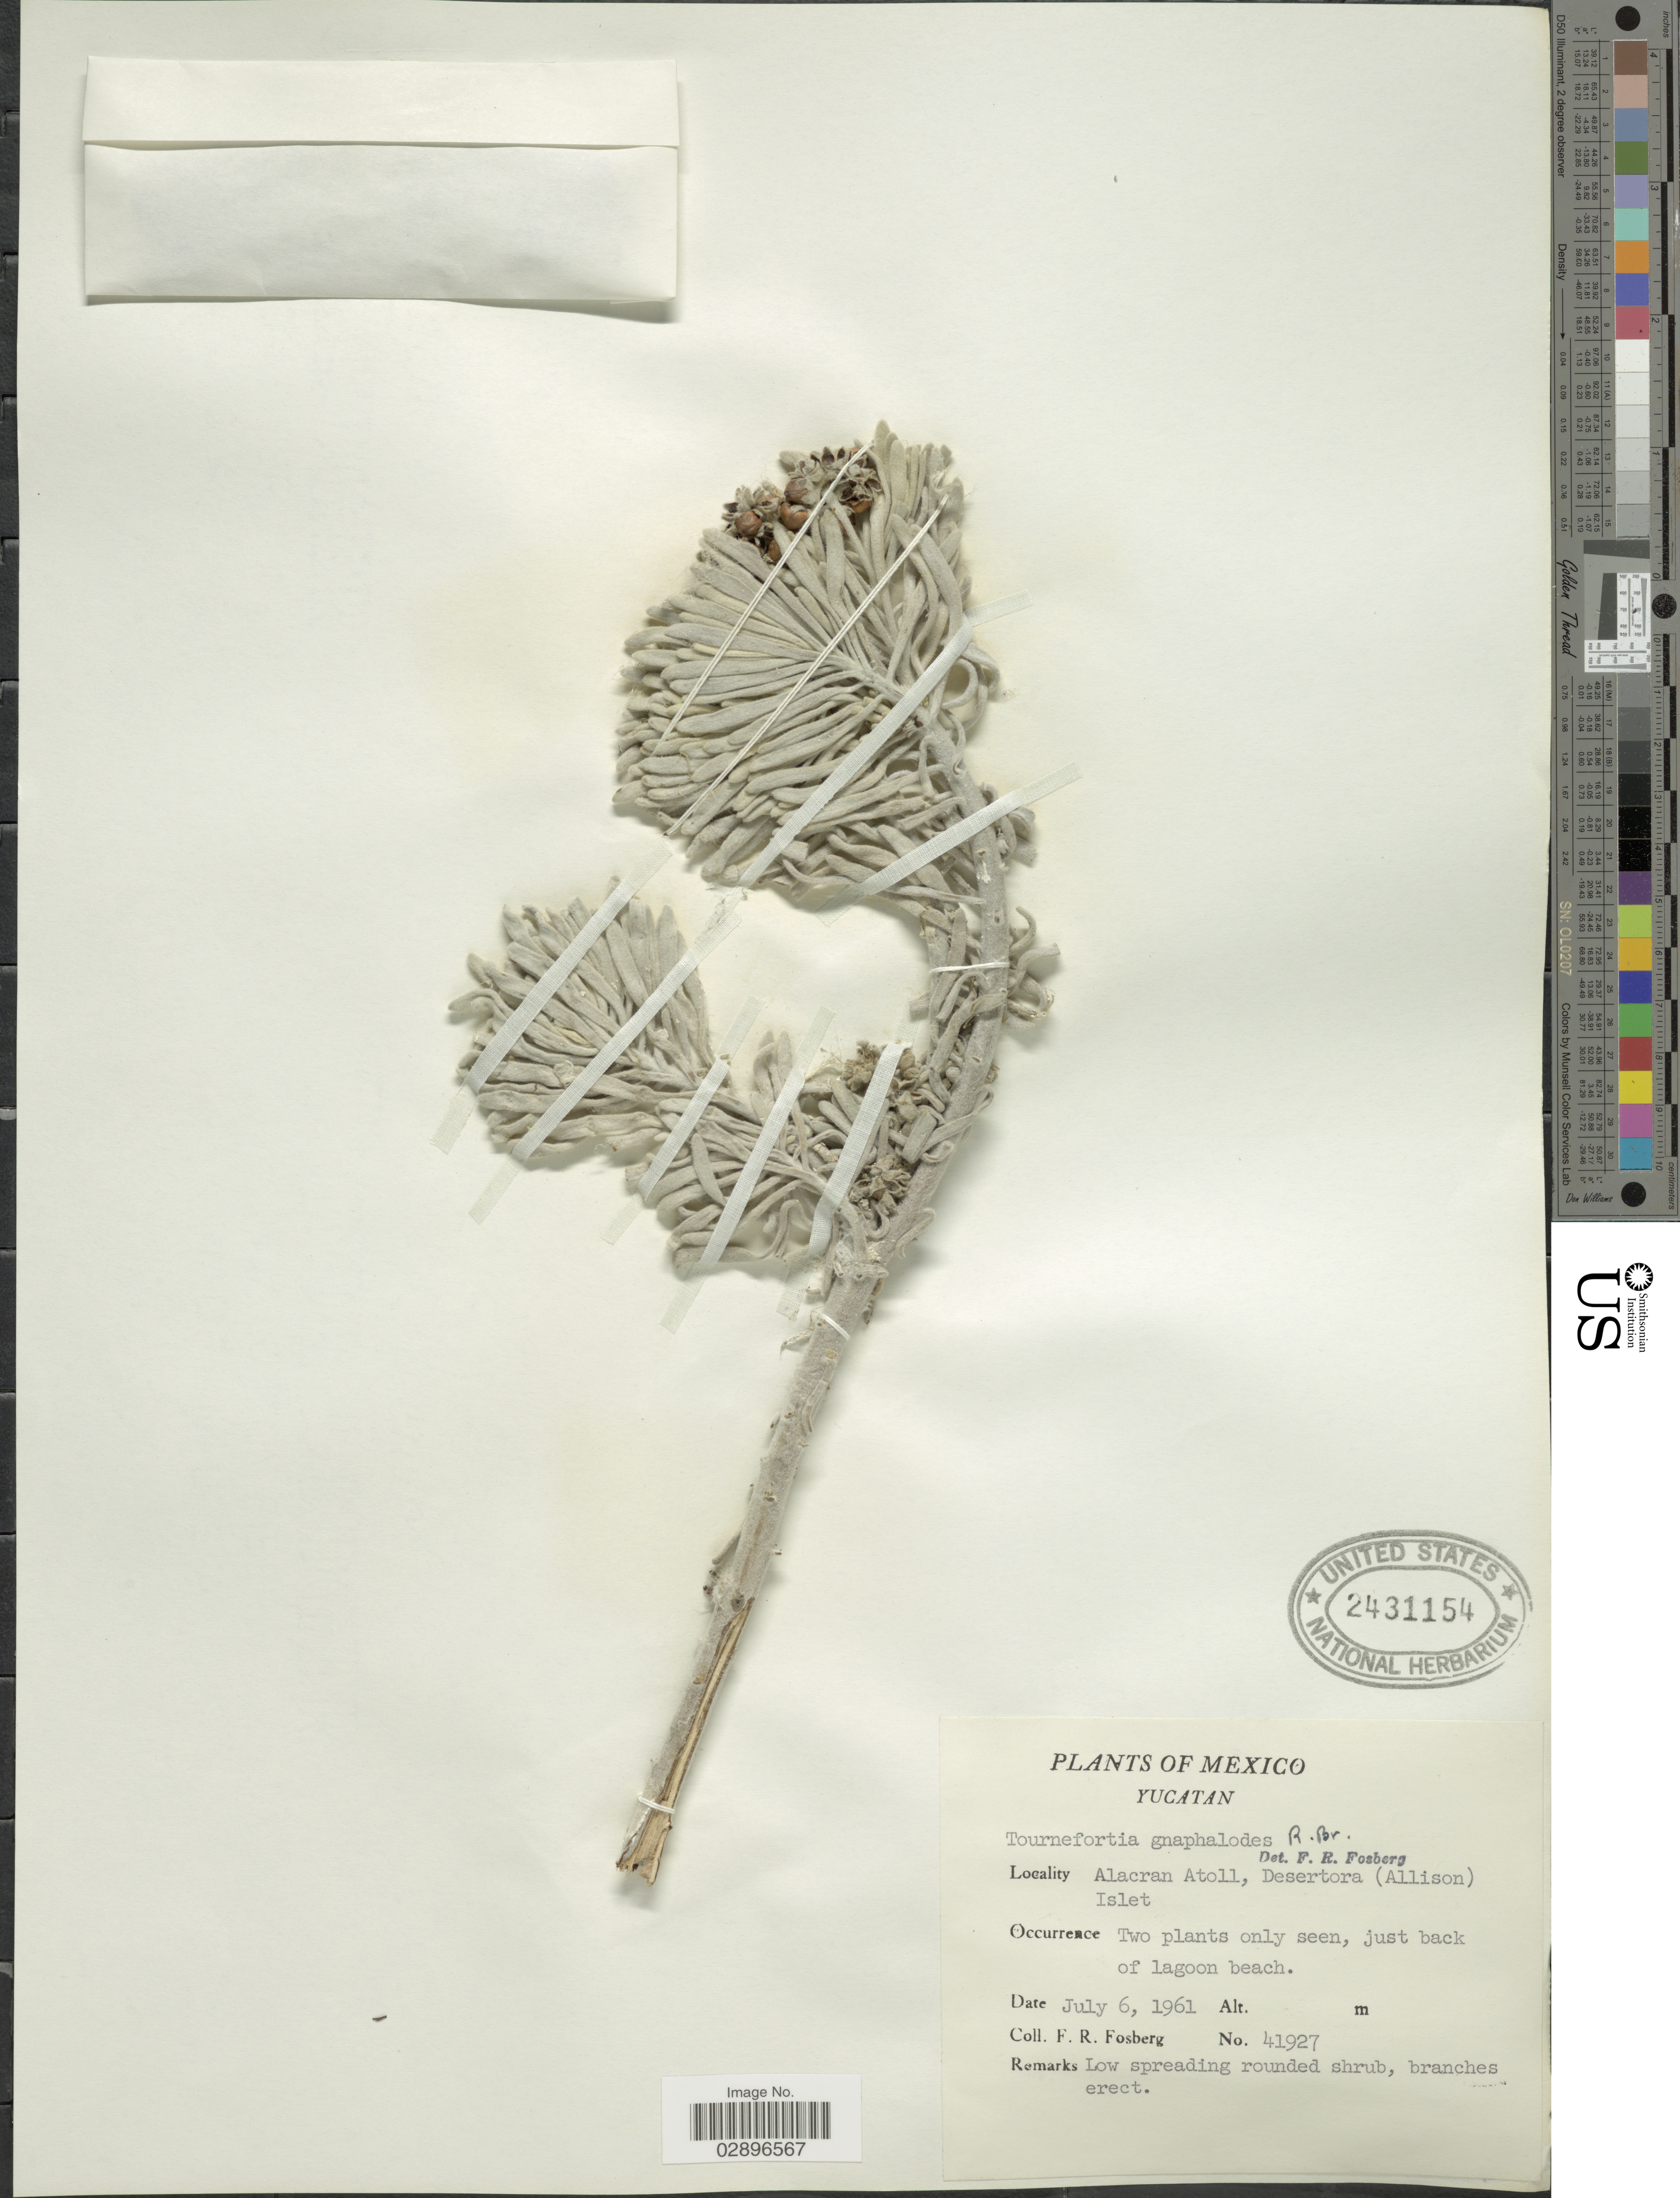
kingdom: Plantae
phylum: Tracheophyta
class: Magnoliopsida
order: Boraginales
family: Heliotropiaceae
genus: Tournefortia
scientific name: Tournefortia gnaphalodes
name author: (L.) R. Br. ex Roem. & Schult.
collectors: F. R. Fosberg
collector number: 41927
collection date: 1961-07-06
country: Mexico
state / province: Yucatán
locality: Alacran Atoll, Desertora (Allison) Islet.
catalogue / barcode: US 2431154